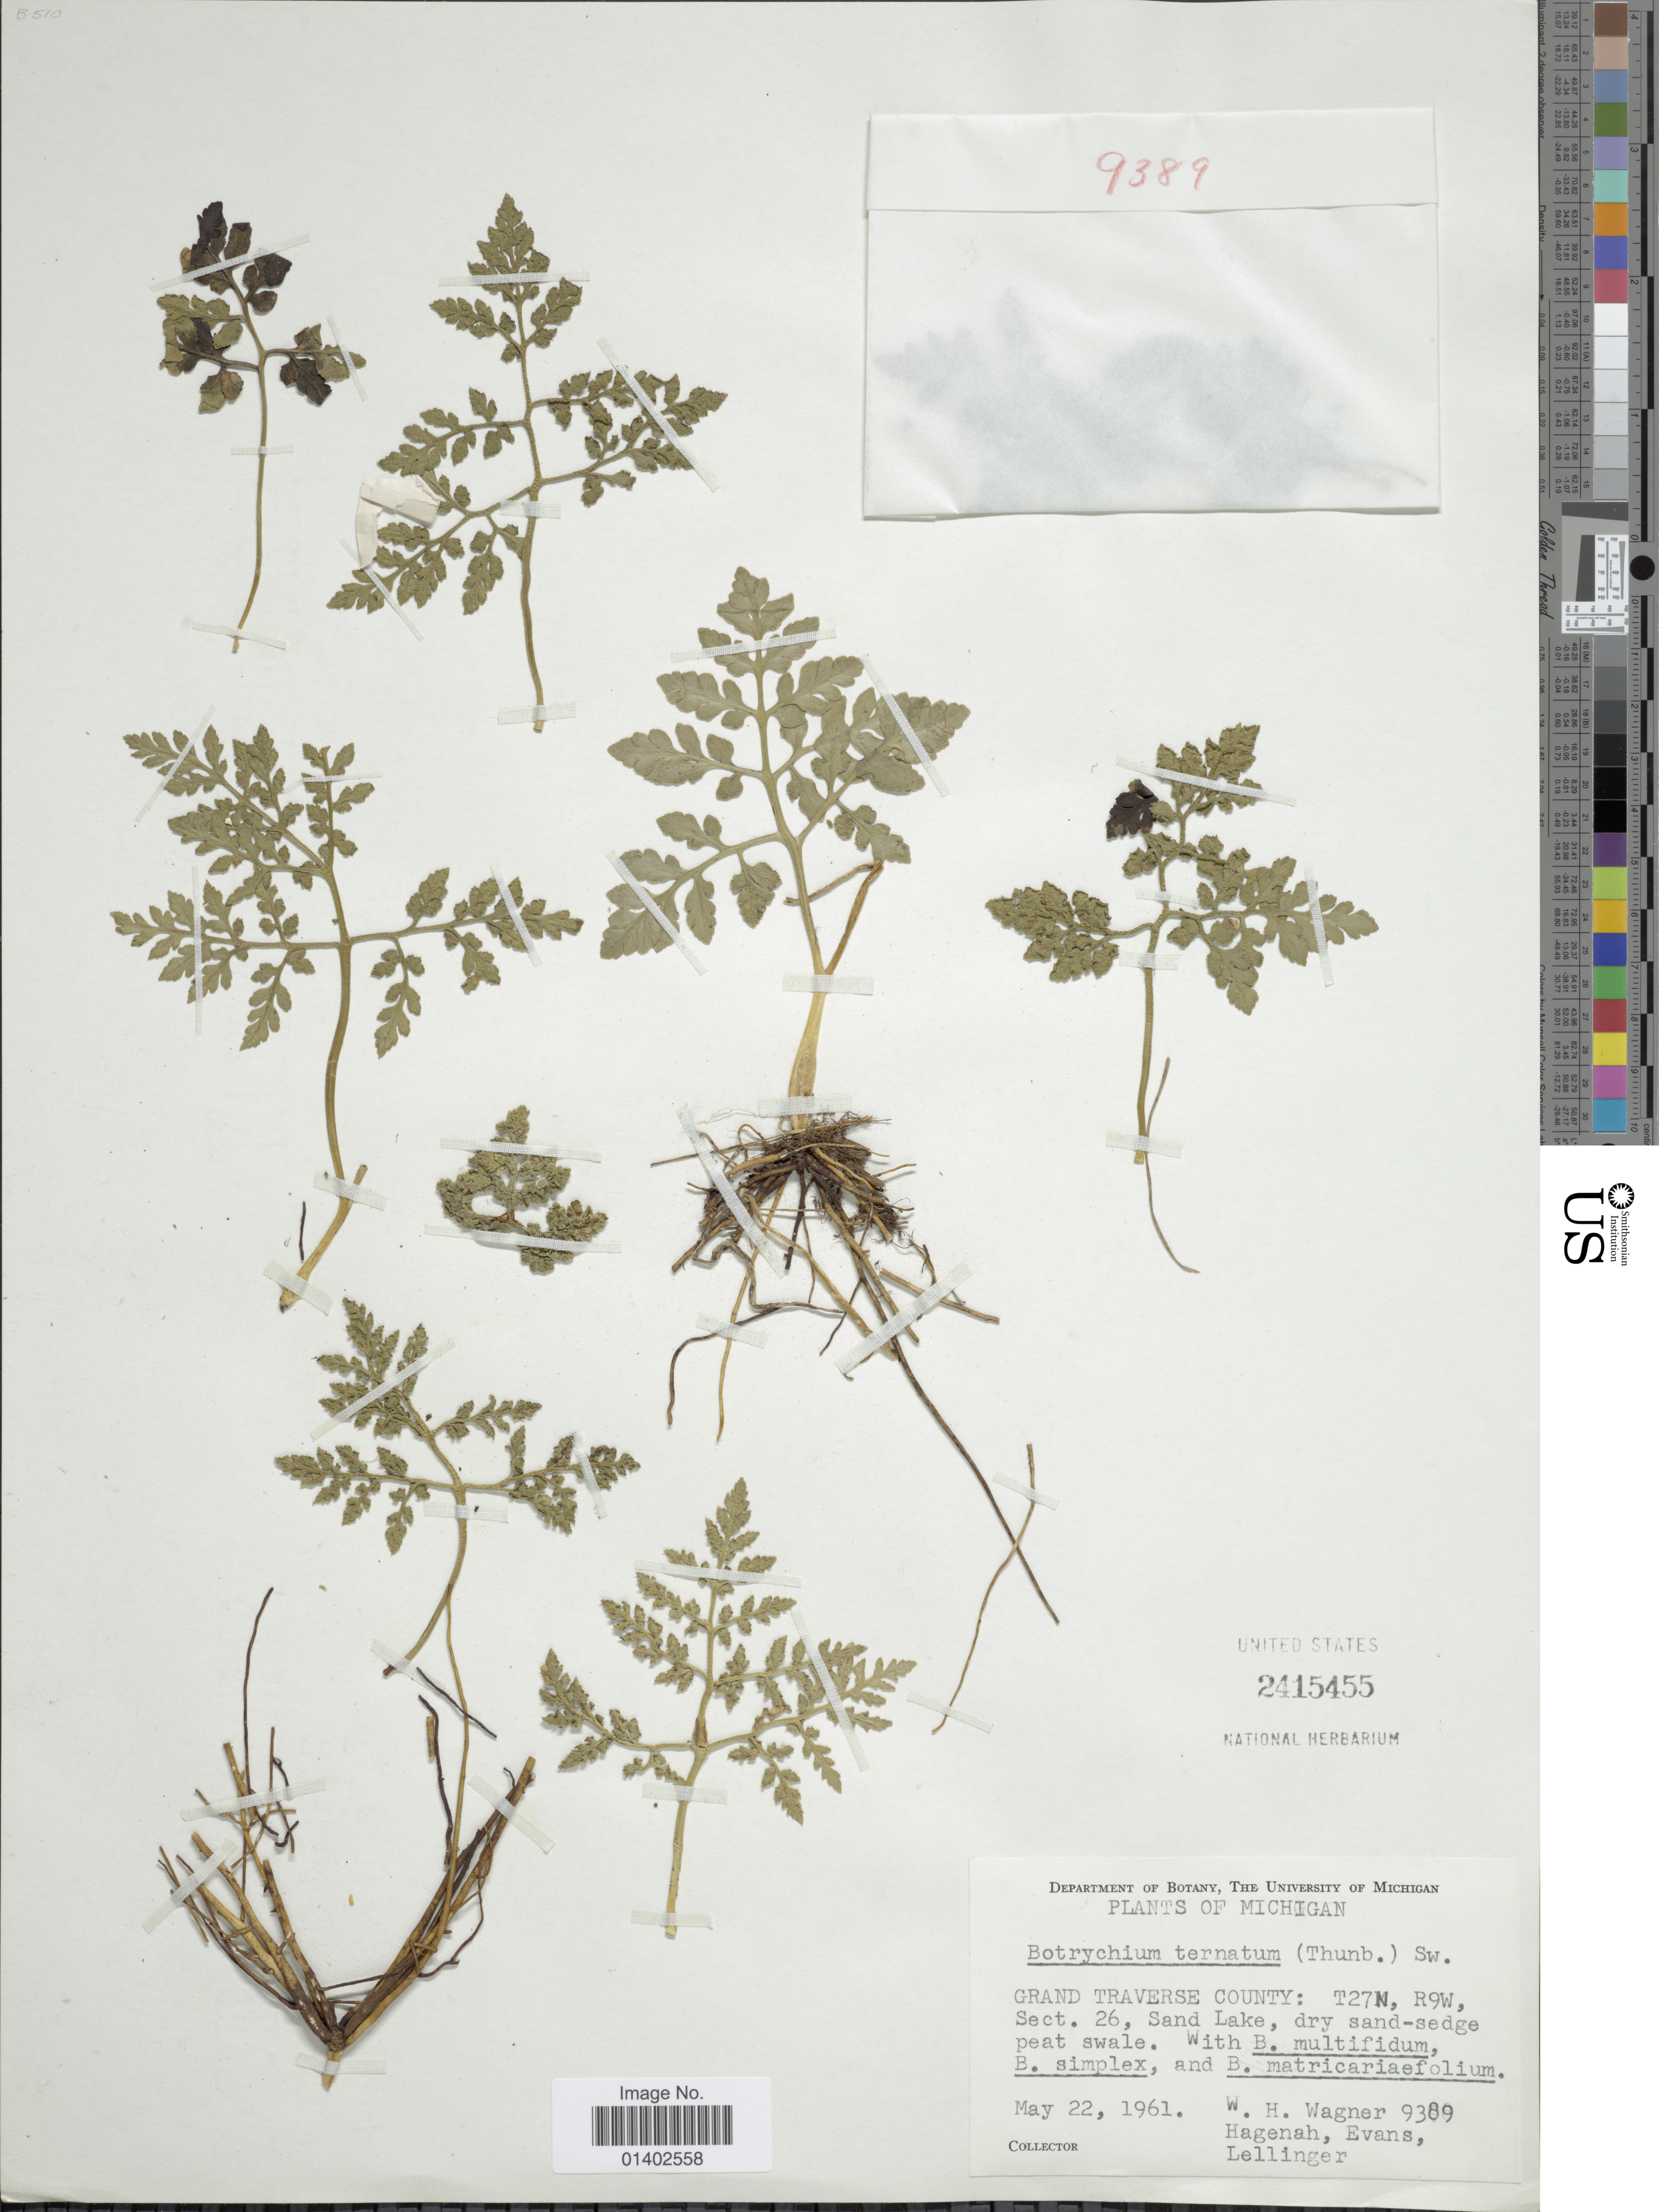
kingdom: Plantae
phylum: Tracheophyta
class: Polypodiopsida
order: Ophioglossales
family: Ophioglossaceae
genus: Botrychium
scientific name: Botrychium rugulosum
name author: W.H. Wagner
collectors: W. H. Wagner, Hagenah, -- Evans & -- Lellinger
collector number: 9389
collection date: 1961-05-22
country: United States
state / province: Michigan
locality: Grand Traverse County: T27N, R9W,Sect. 26, Sand lake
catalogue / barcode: US 2415455